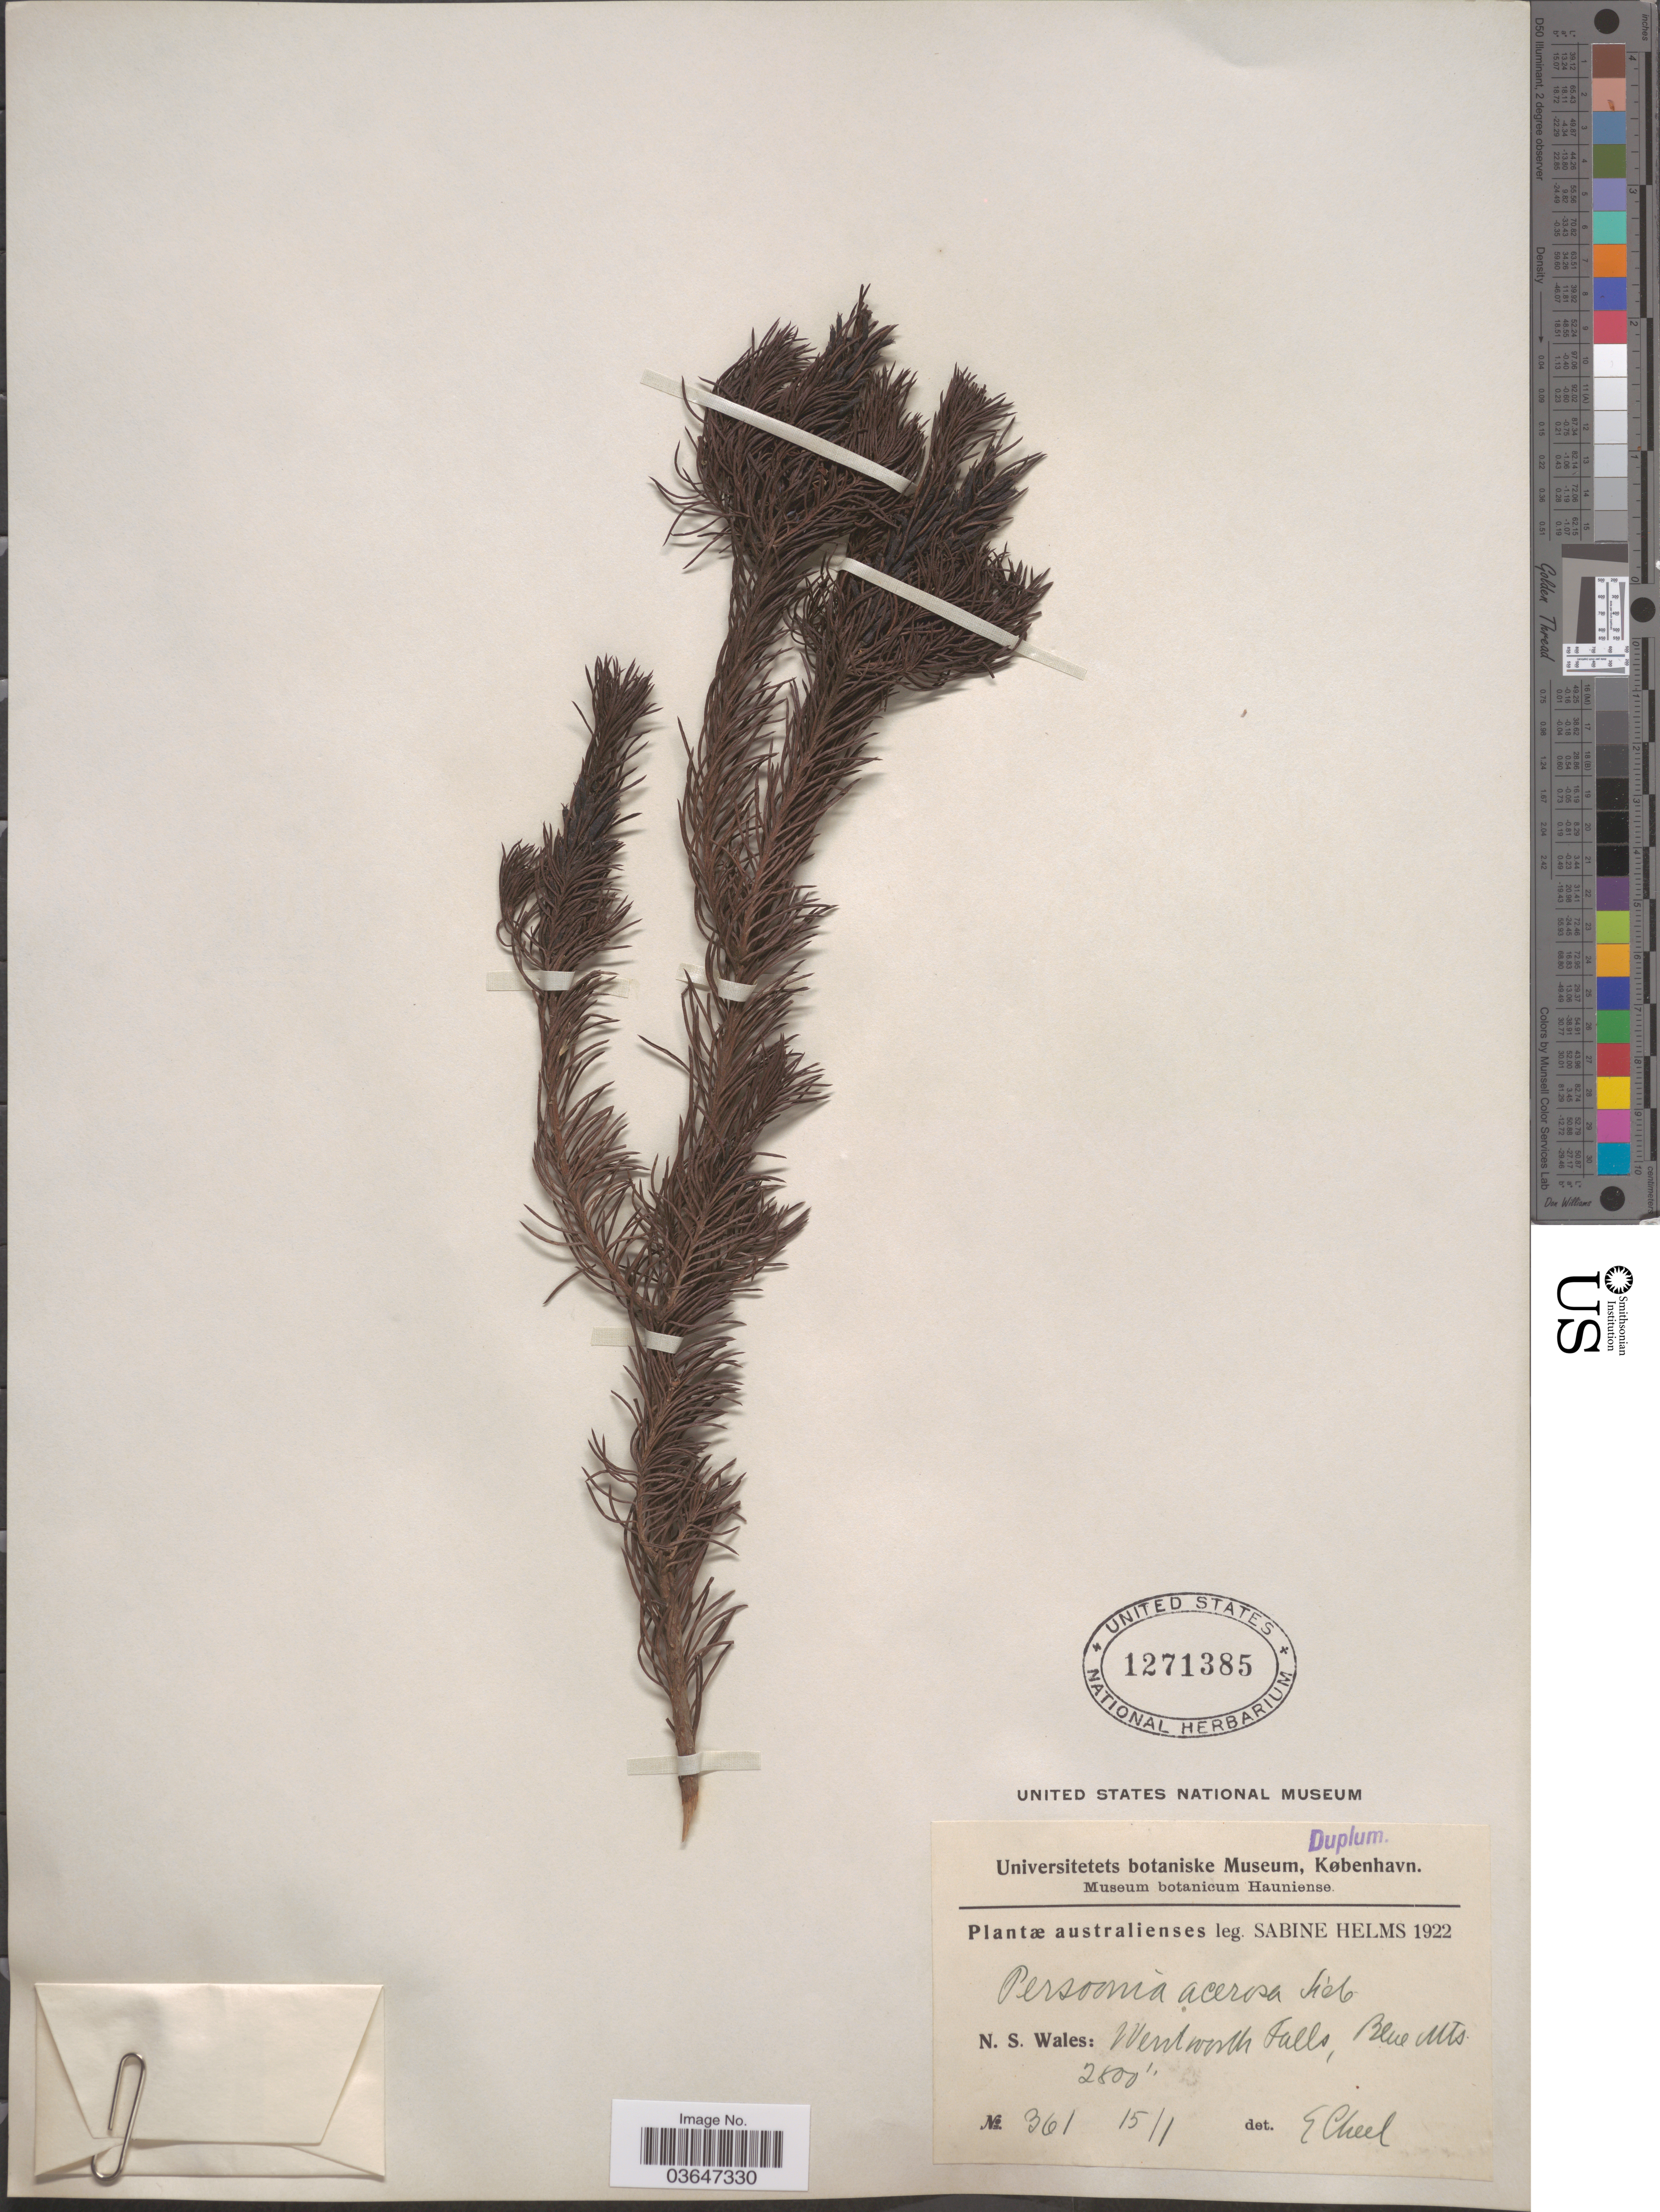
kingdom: Plantae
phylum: Tracheophyta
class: Magnoliopsida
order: Proteales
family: Proteaceae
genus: Persoonia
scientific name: Persoonia acerosa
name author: Sieber ex Schult.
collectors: S. Helms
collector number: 361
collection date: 1922-01-15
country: Australia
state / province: New South Wales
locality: Australienses. Wentworth Falls, Blue Mts.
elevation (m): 762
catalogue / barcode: US 1271385